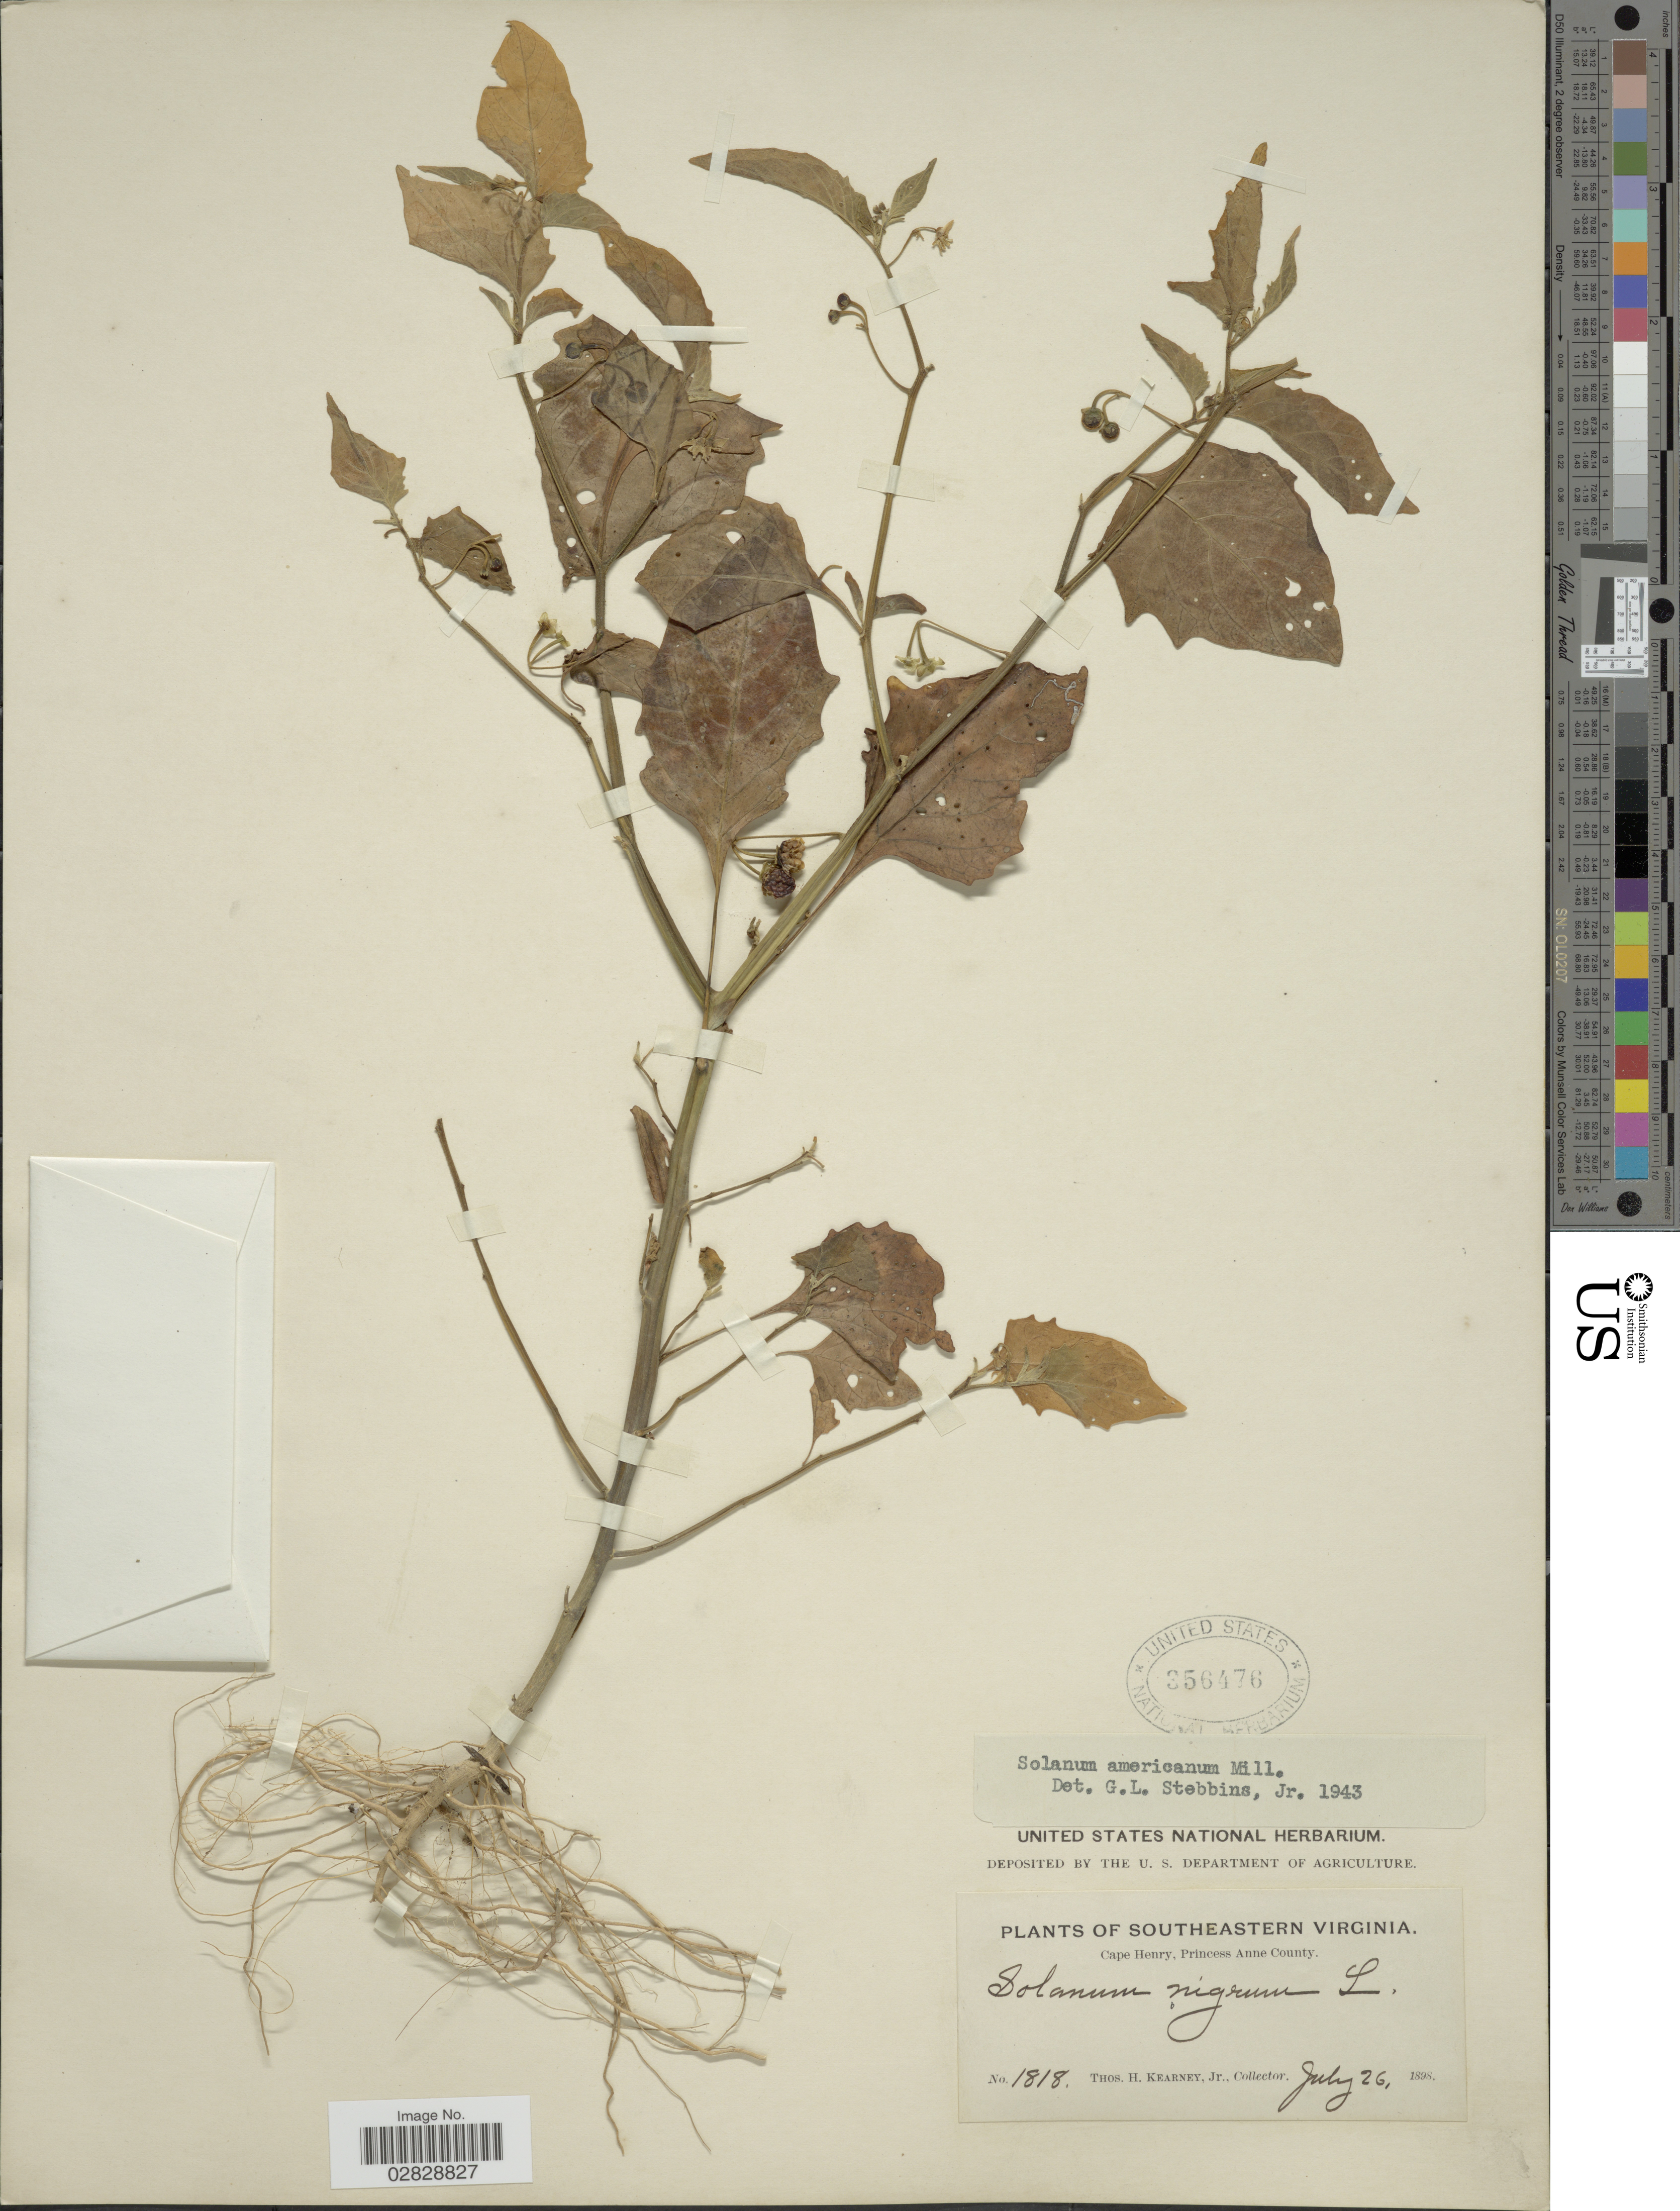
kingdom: Plantae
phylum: Tracheophyta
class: Magnoliopsida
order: Solanales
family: Solanaceae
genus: Solanum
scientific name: Solanum emulans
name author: Raf.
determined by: Knapp, S. D.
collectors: T. H. Kearney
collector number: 1818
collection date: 1898-07-26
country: United States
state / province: Virginia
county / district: City of Virginia Beach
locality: Southeastern Virginia. Cape Henry, Princess Anne (=historic county name) County.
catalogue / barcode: US 356476